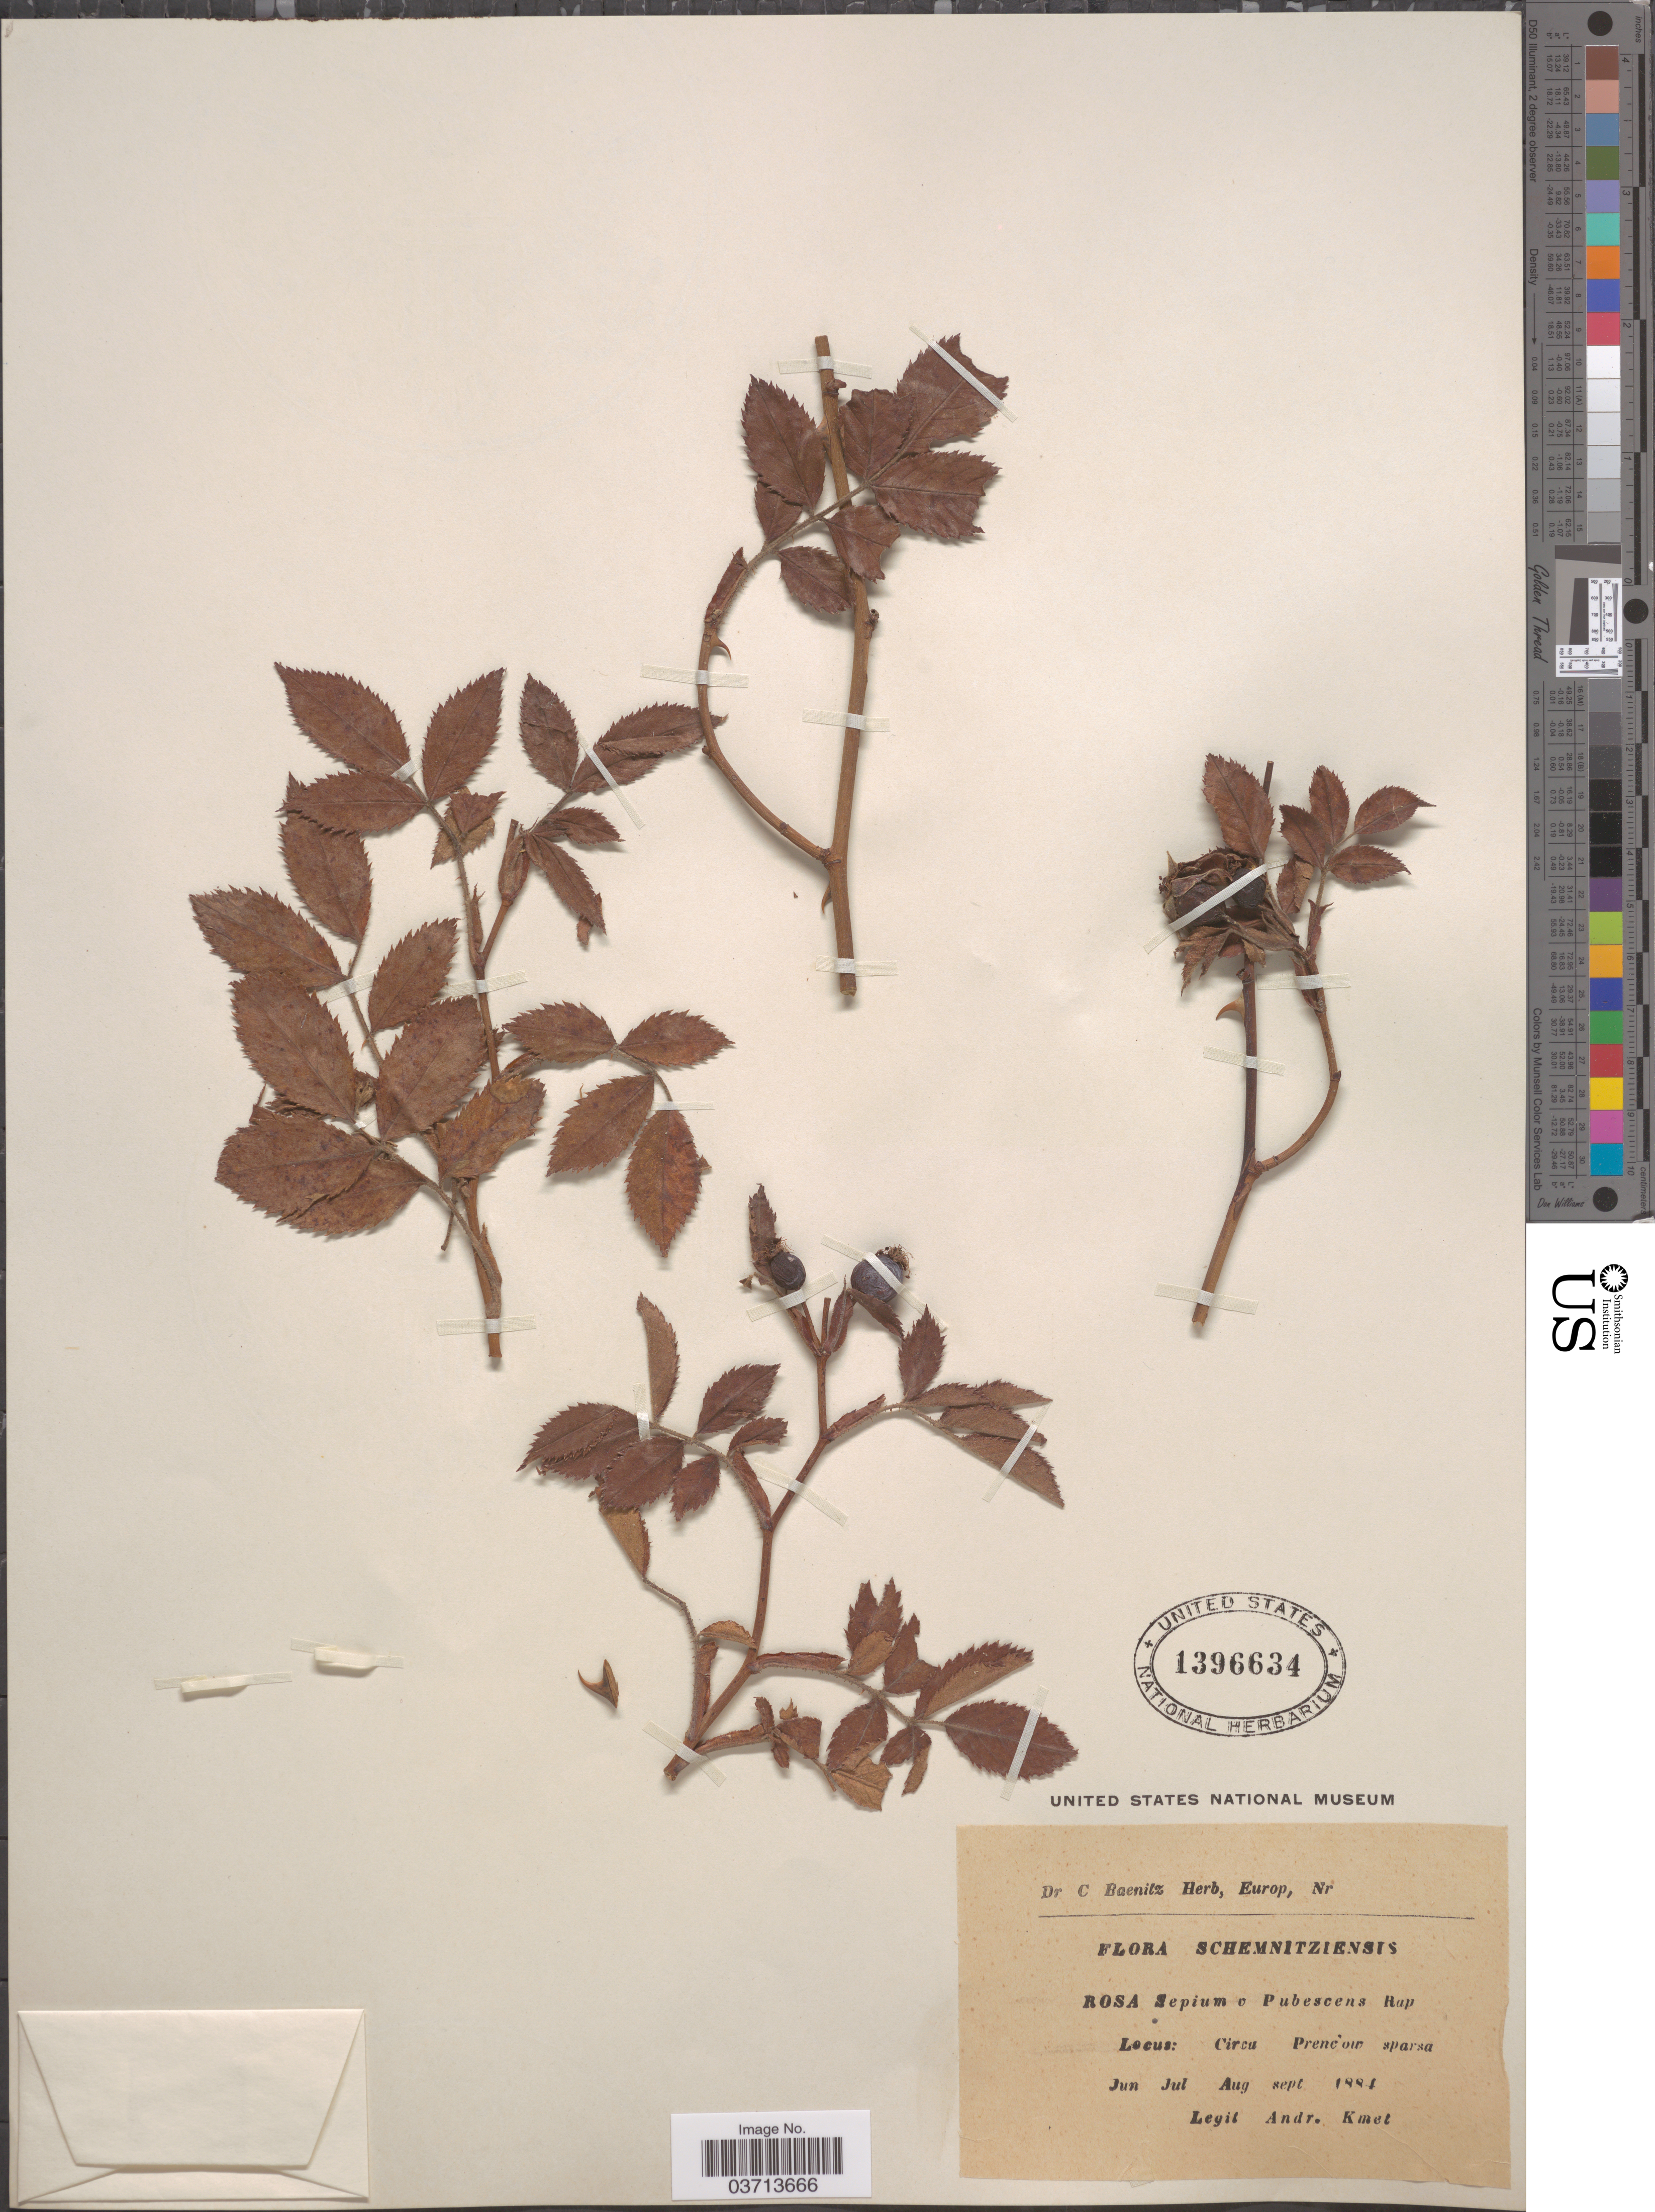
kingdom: Plantae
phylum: Tracheophyta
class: Magnoliopsida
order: Rosales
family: Rosaceae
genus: Rosa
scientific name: Rosa sepium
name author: Thuill.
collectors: A. Kmet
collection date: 1884-06/1884-09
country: Slovakia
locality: Schemnitziensis. Circu Prenc'ow sparsa.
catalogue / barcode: US 1396634